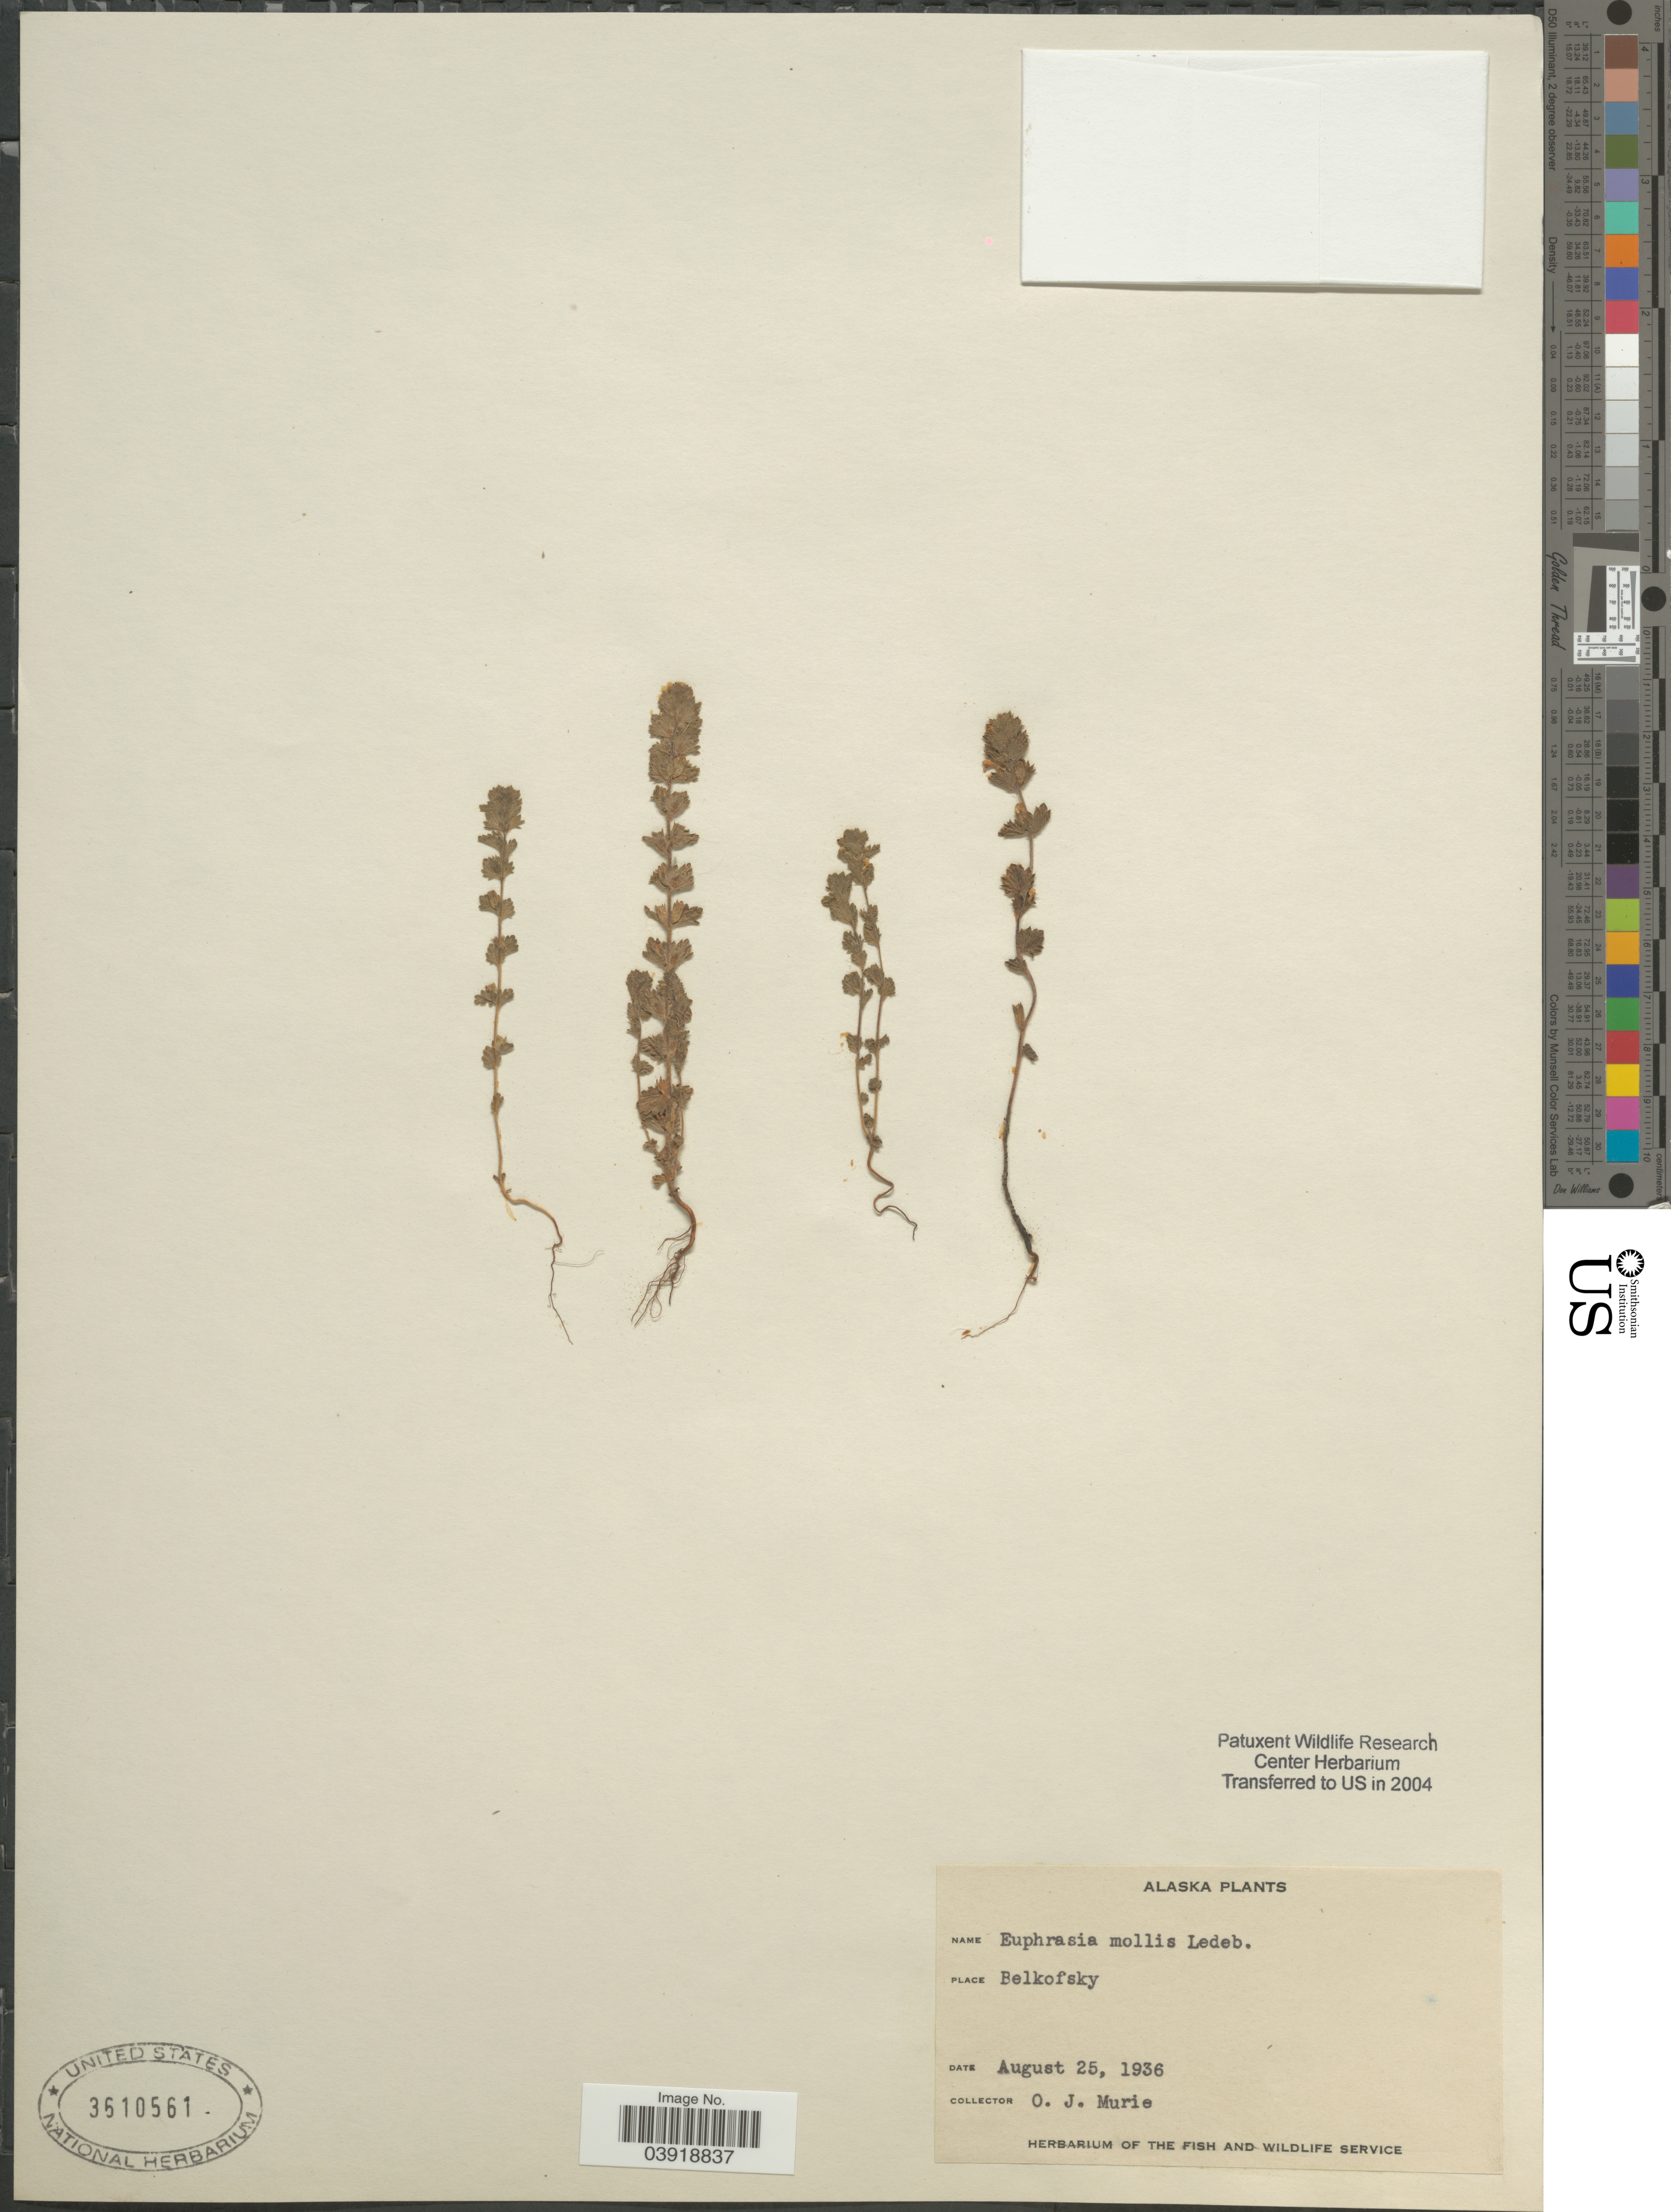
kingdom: Plantae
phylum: Tracheophyta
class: Magnoliopsida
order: Lamiales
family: Orobanchaceae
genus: Euphrasia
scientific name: Euphrasia mollis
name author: (Ledeb.) Wettst.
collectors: O. Murie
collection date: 1936-08-25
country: United States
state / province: Alaska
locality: Belkofsky.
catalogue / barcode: US 3610561